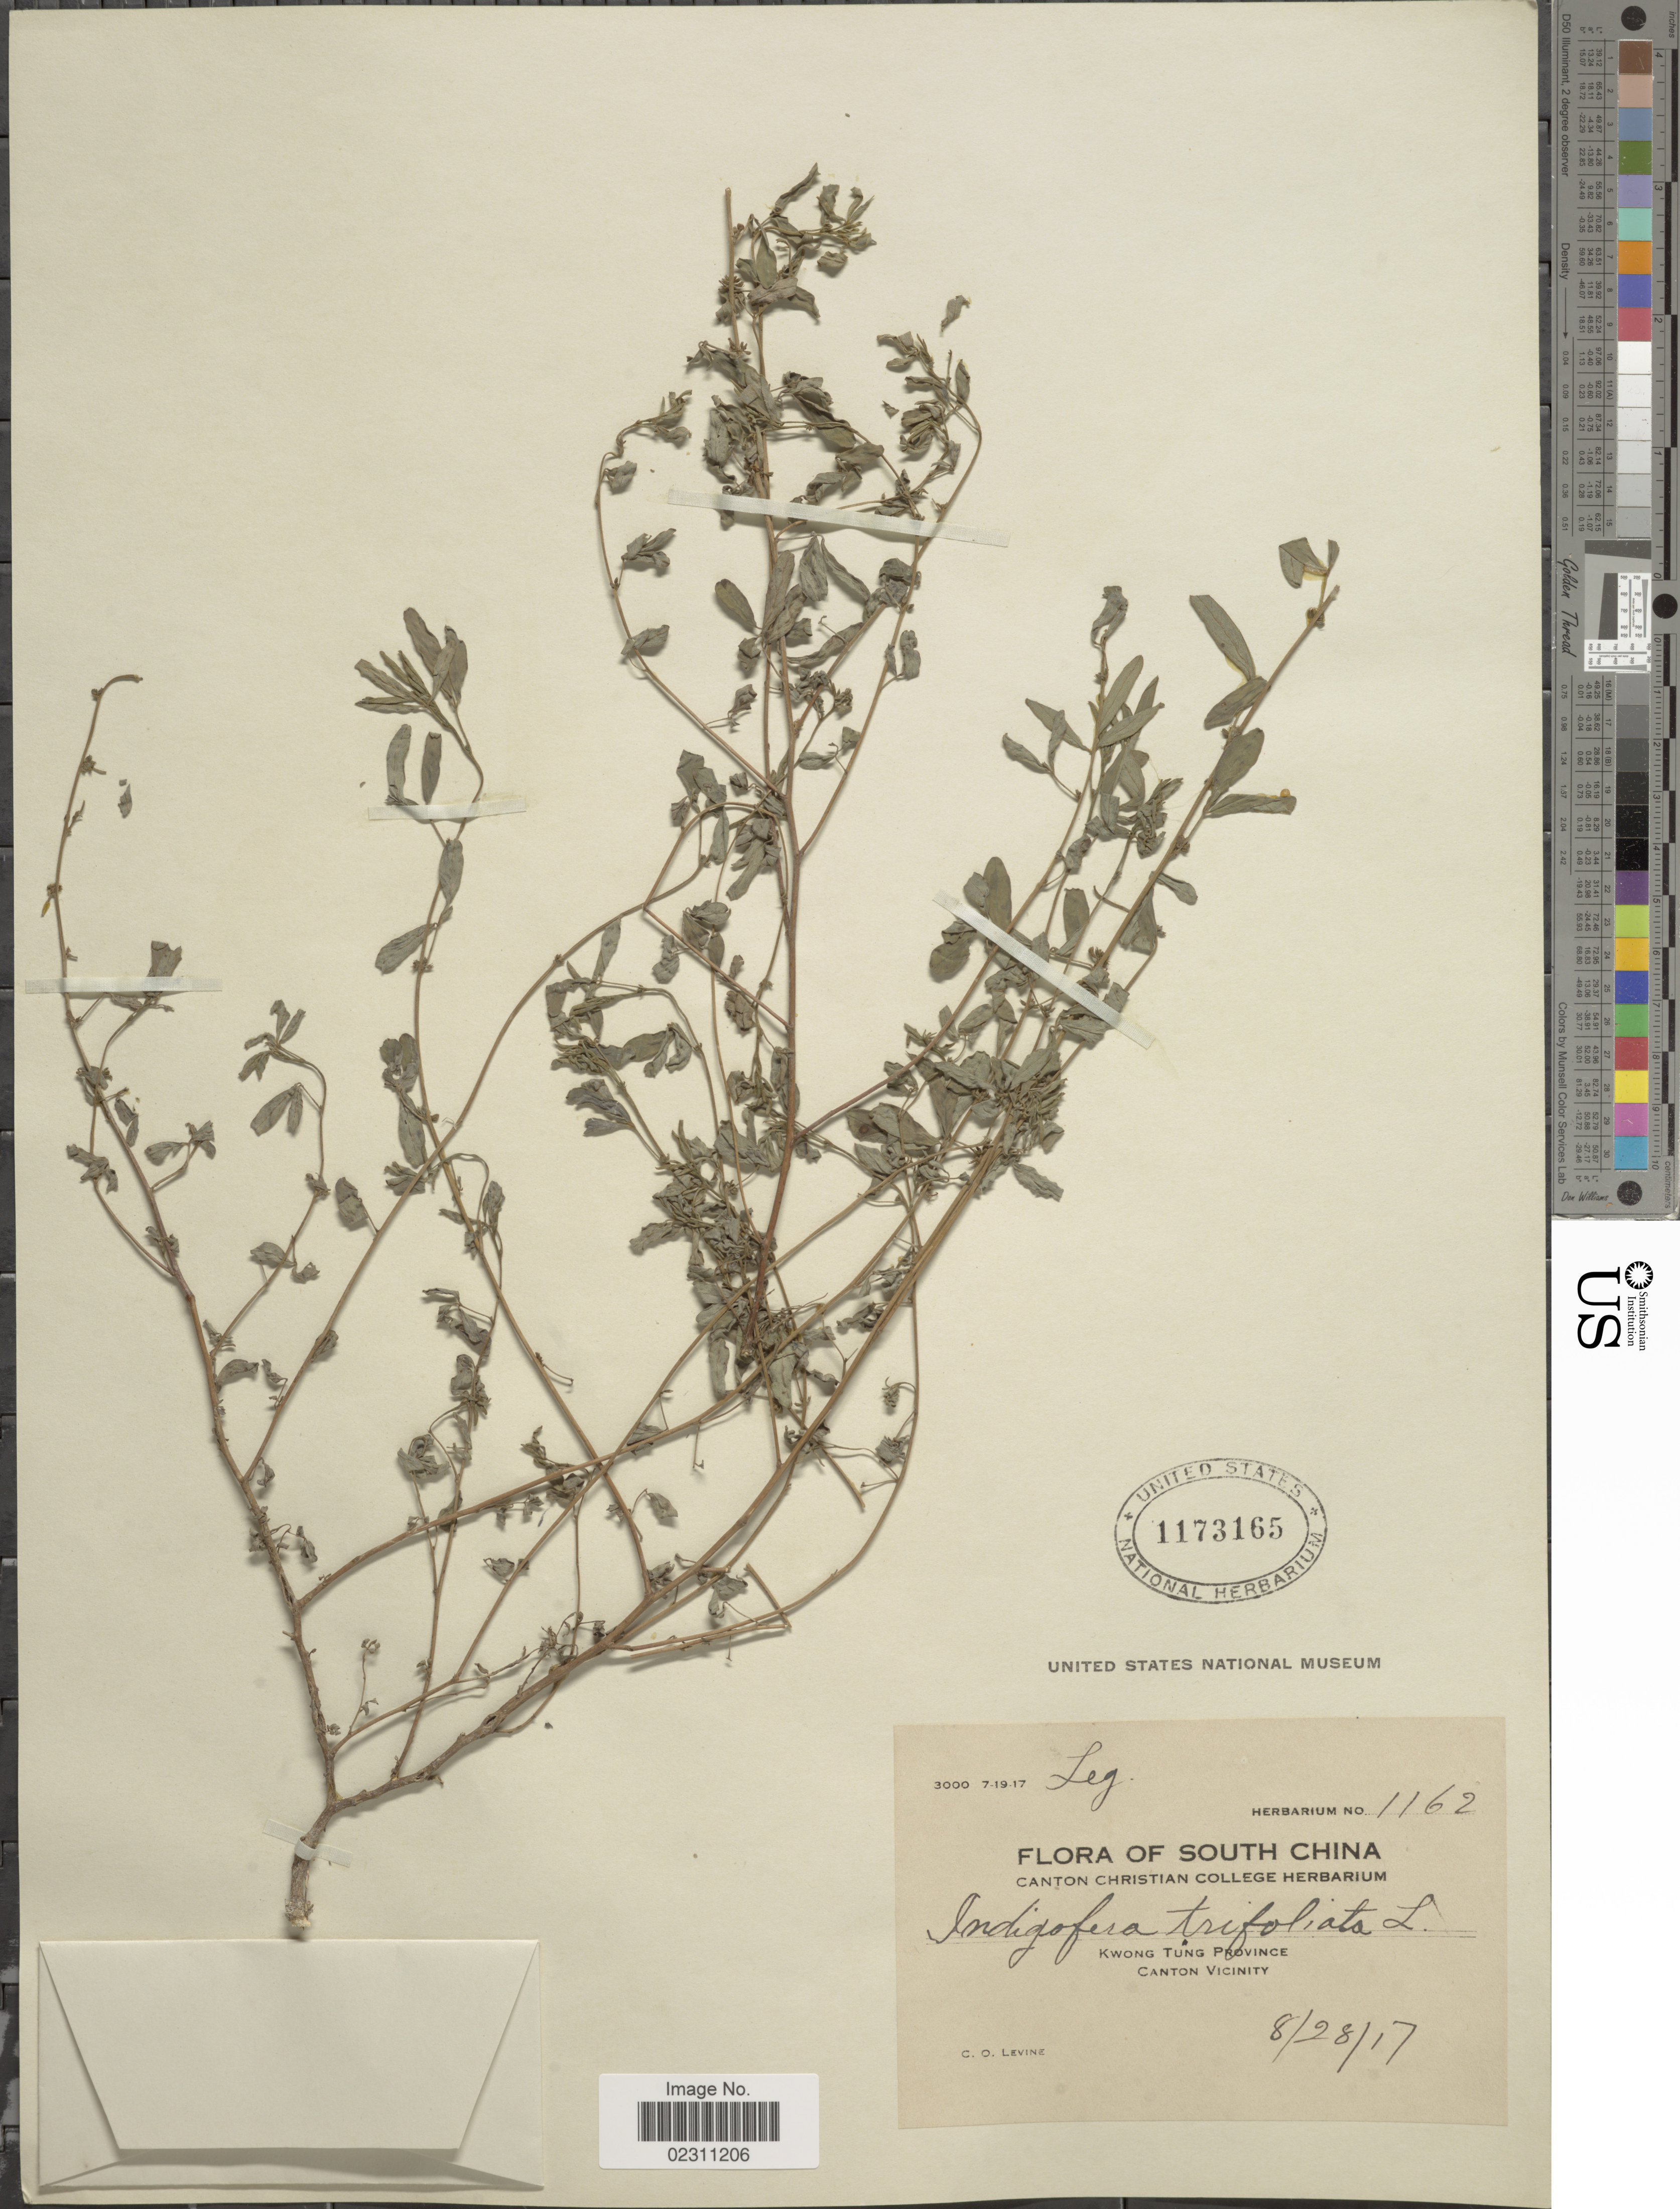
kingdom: Plantae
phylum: Tracheophyta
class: Magnoliopsida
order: Fabales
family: Fabaceae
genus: Indigofera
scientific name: Indigofera trifoliata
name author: L.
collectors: C. O. Levine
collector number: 1162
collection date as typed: Transcribed d/m/y: 28/8/17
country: China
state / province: Guangdong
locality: Kwong Tung Province. Canton Vicinity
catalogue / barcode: US 1173165